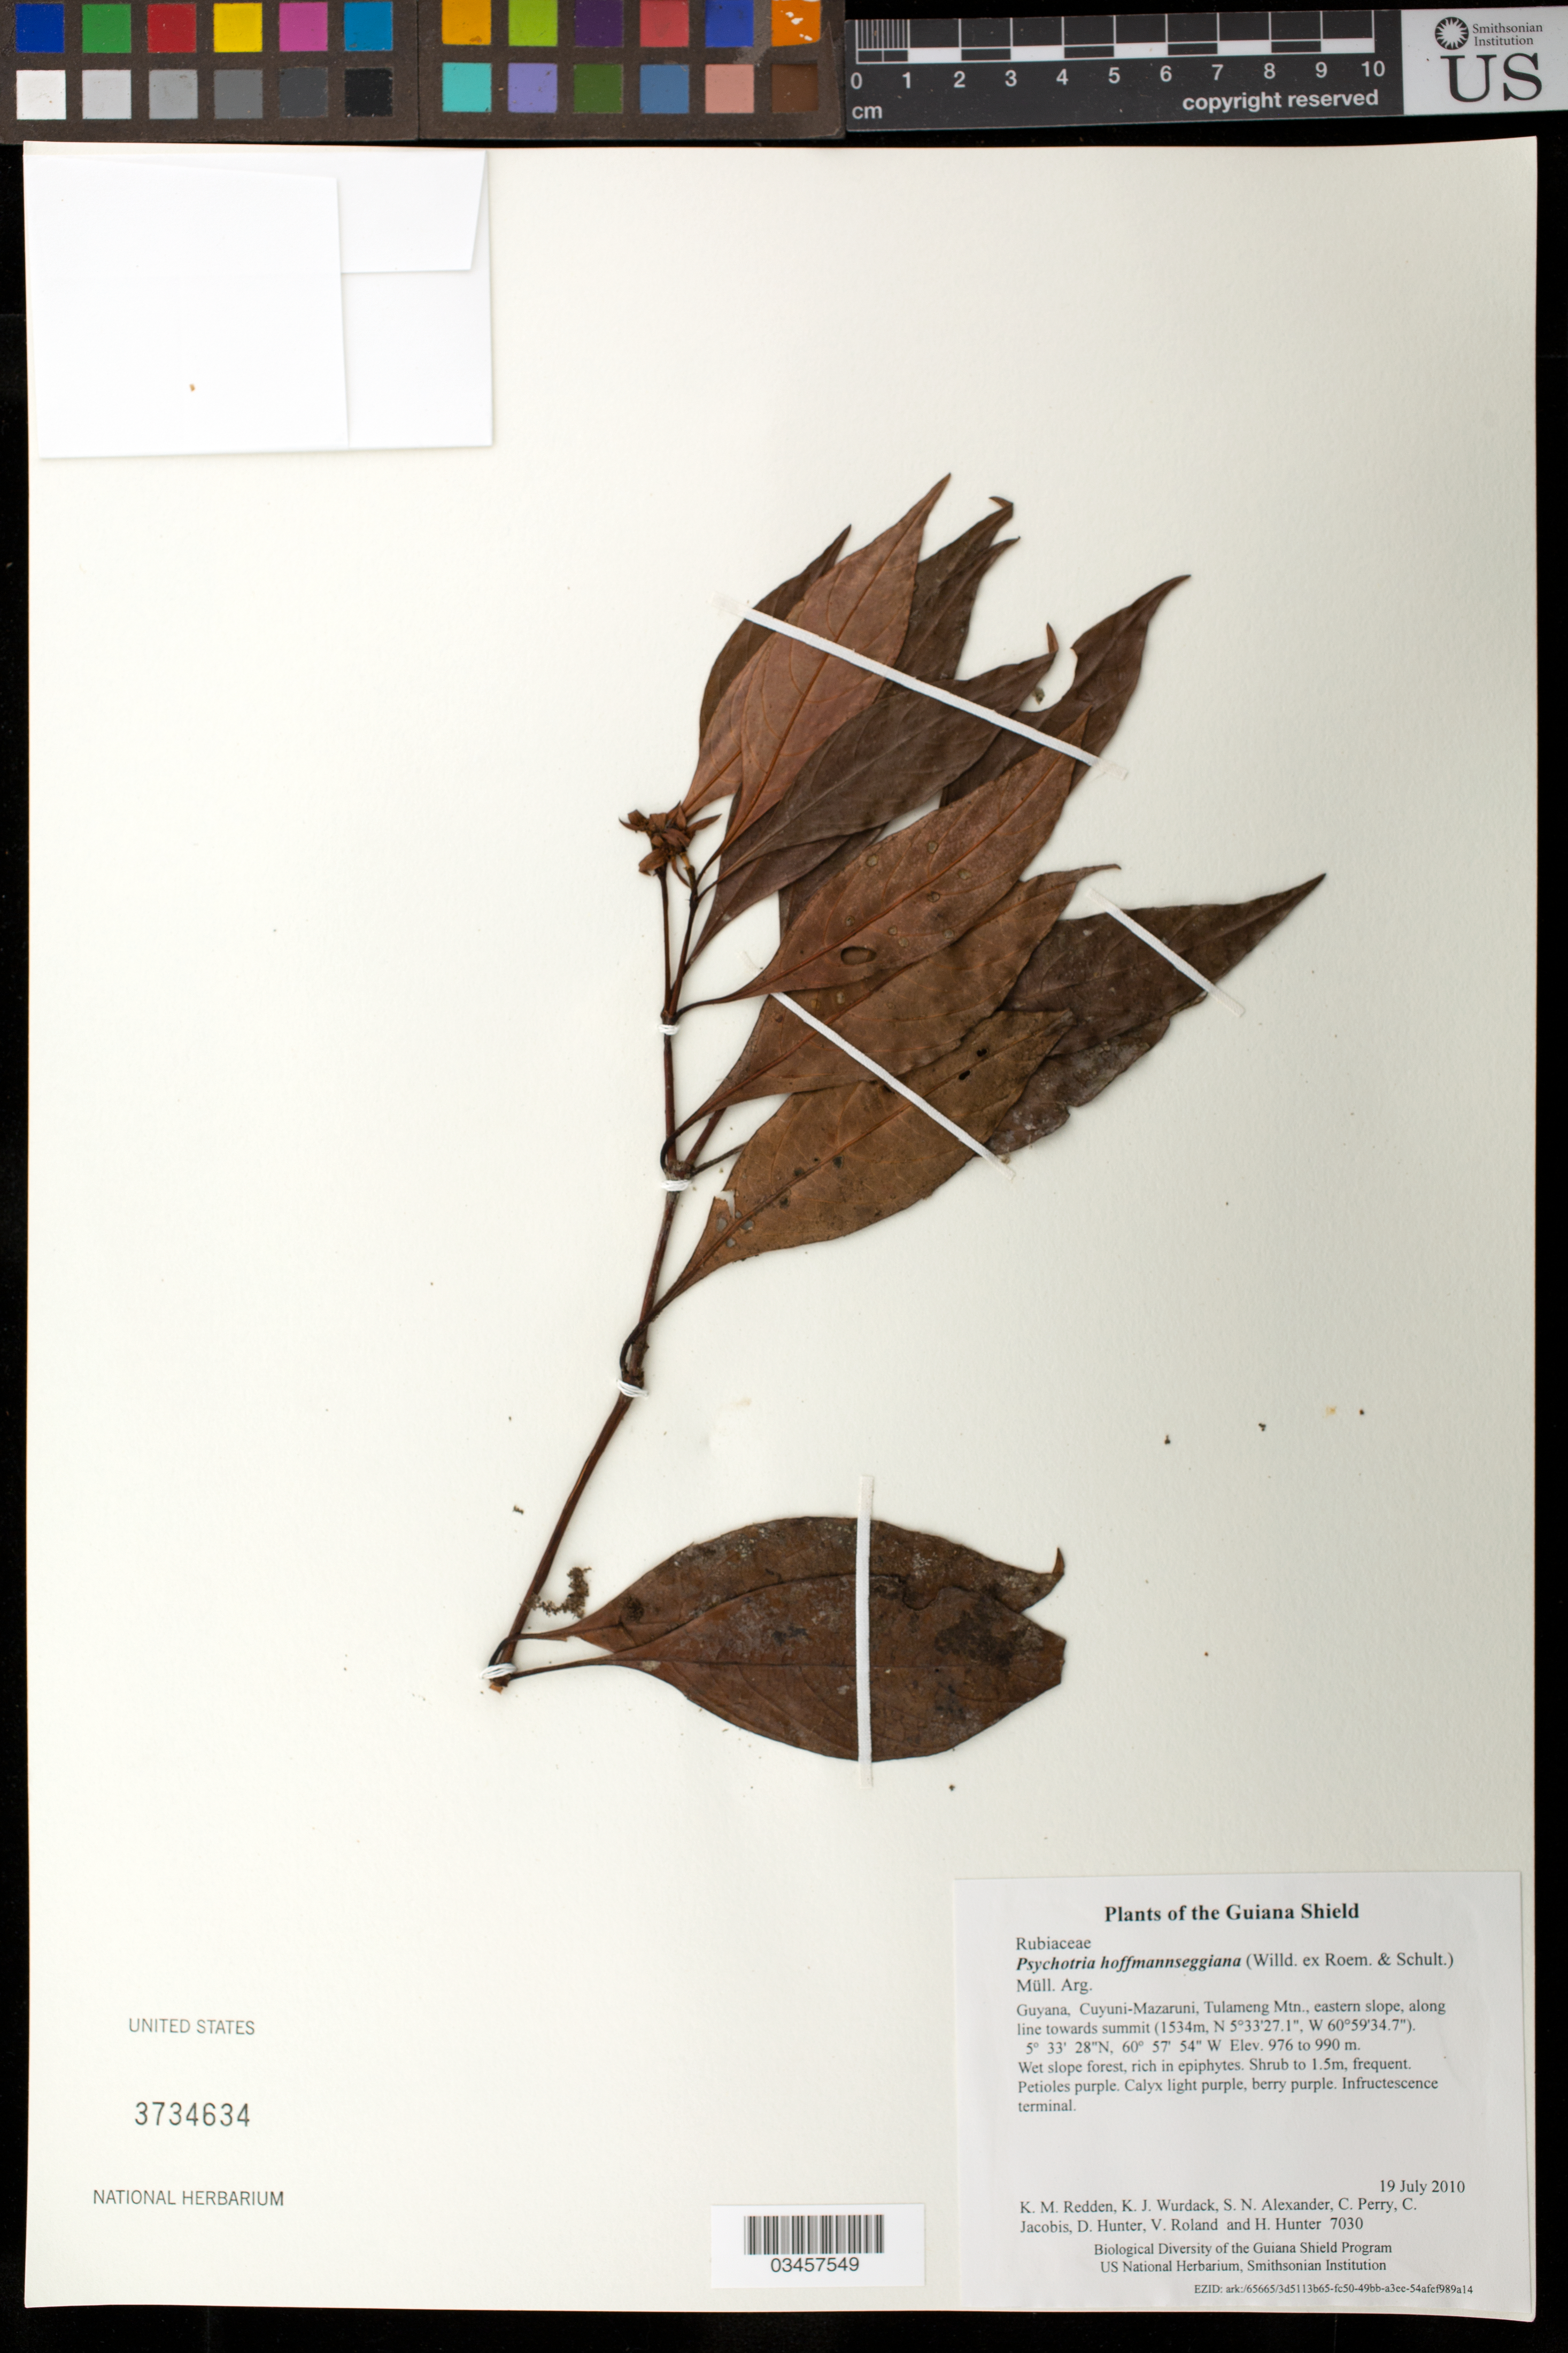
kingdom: Plantae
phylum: Tracheophyta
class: Magnoliopsida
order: Gentianales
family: Rubiaceae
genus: Palicourea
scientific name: Palicourea hoffmannseggiana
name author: (Roem. & Schult.) Borhidi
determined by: Kirkbride, J. H., Jr.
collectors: K. M. Redden, K. Wurdack, S. N. Alexander, C. Perry, C. Jacobis, D. Hunter, V. Roland & H. Hunter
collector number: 7030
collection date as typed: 19 July 2010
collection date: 2010-07-19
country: Guyana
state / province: Cuyuni-Mazaruni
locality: Tulameng Mtn., eastern slope, along line towards summit (1534m, N 5°33'27.1", W 60°59'34.7")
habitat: Wet slope forest, rich in epiphytes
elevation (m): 976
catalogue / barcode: US 3734634